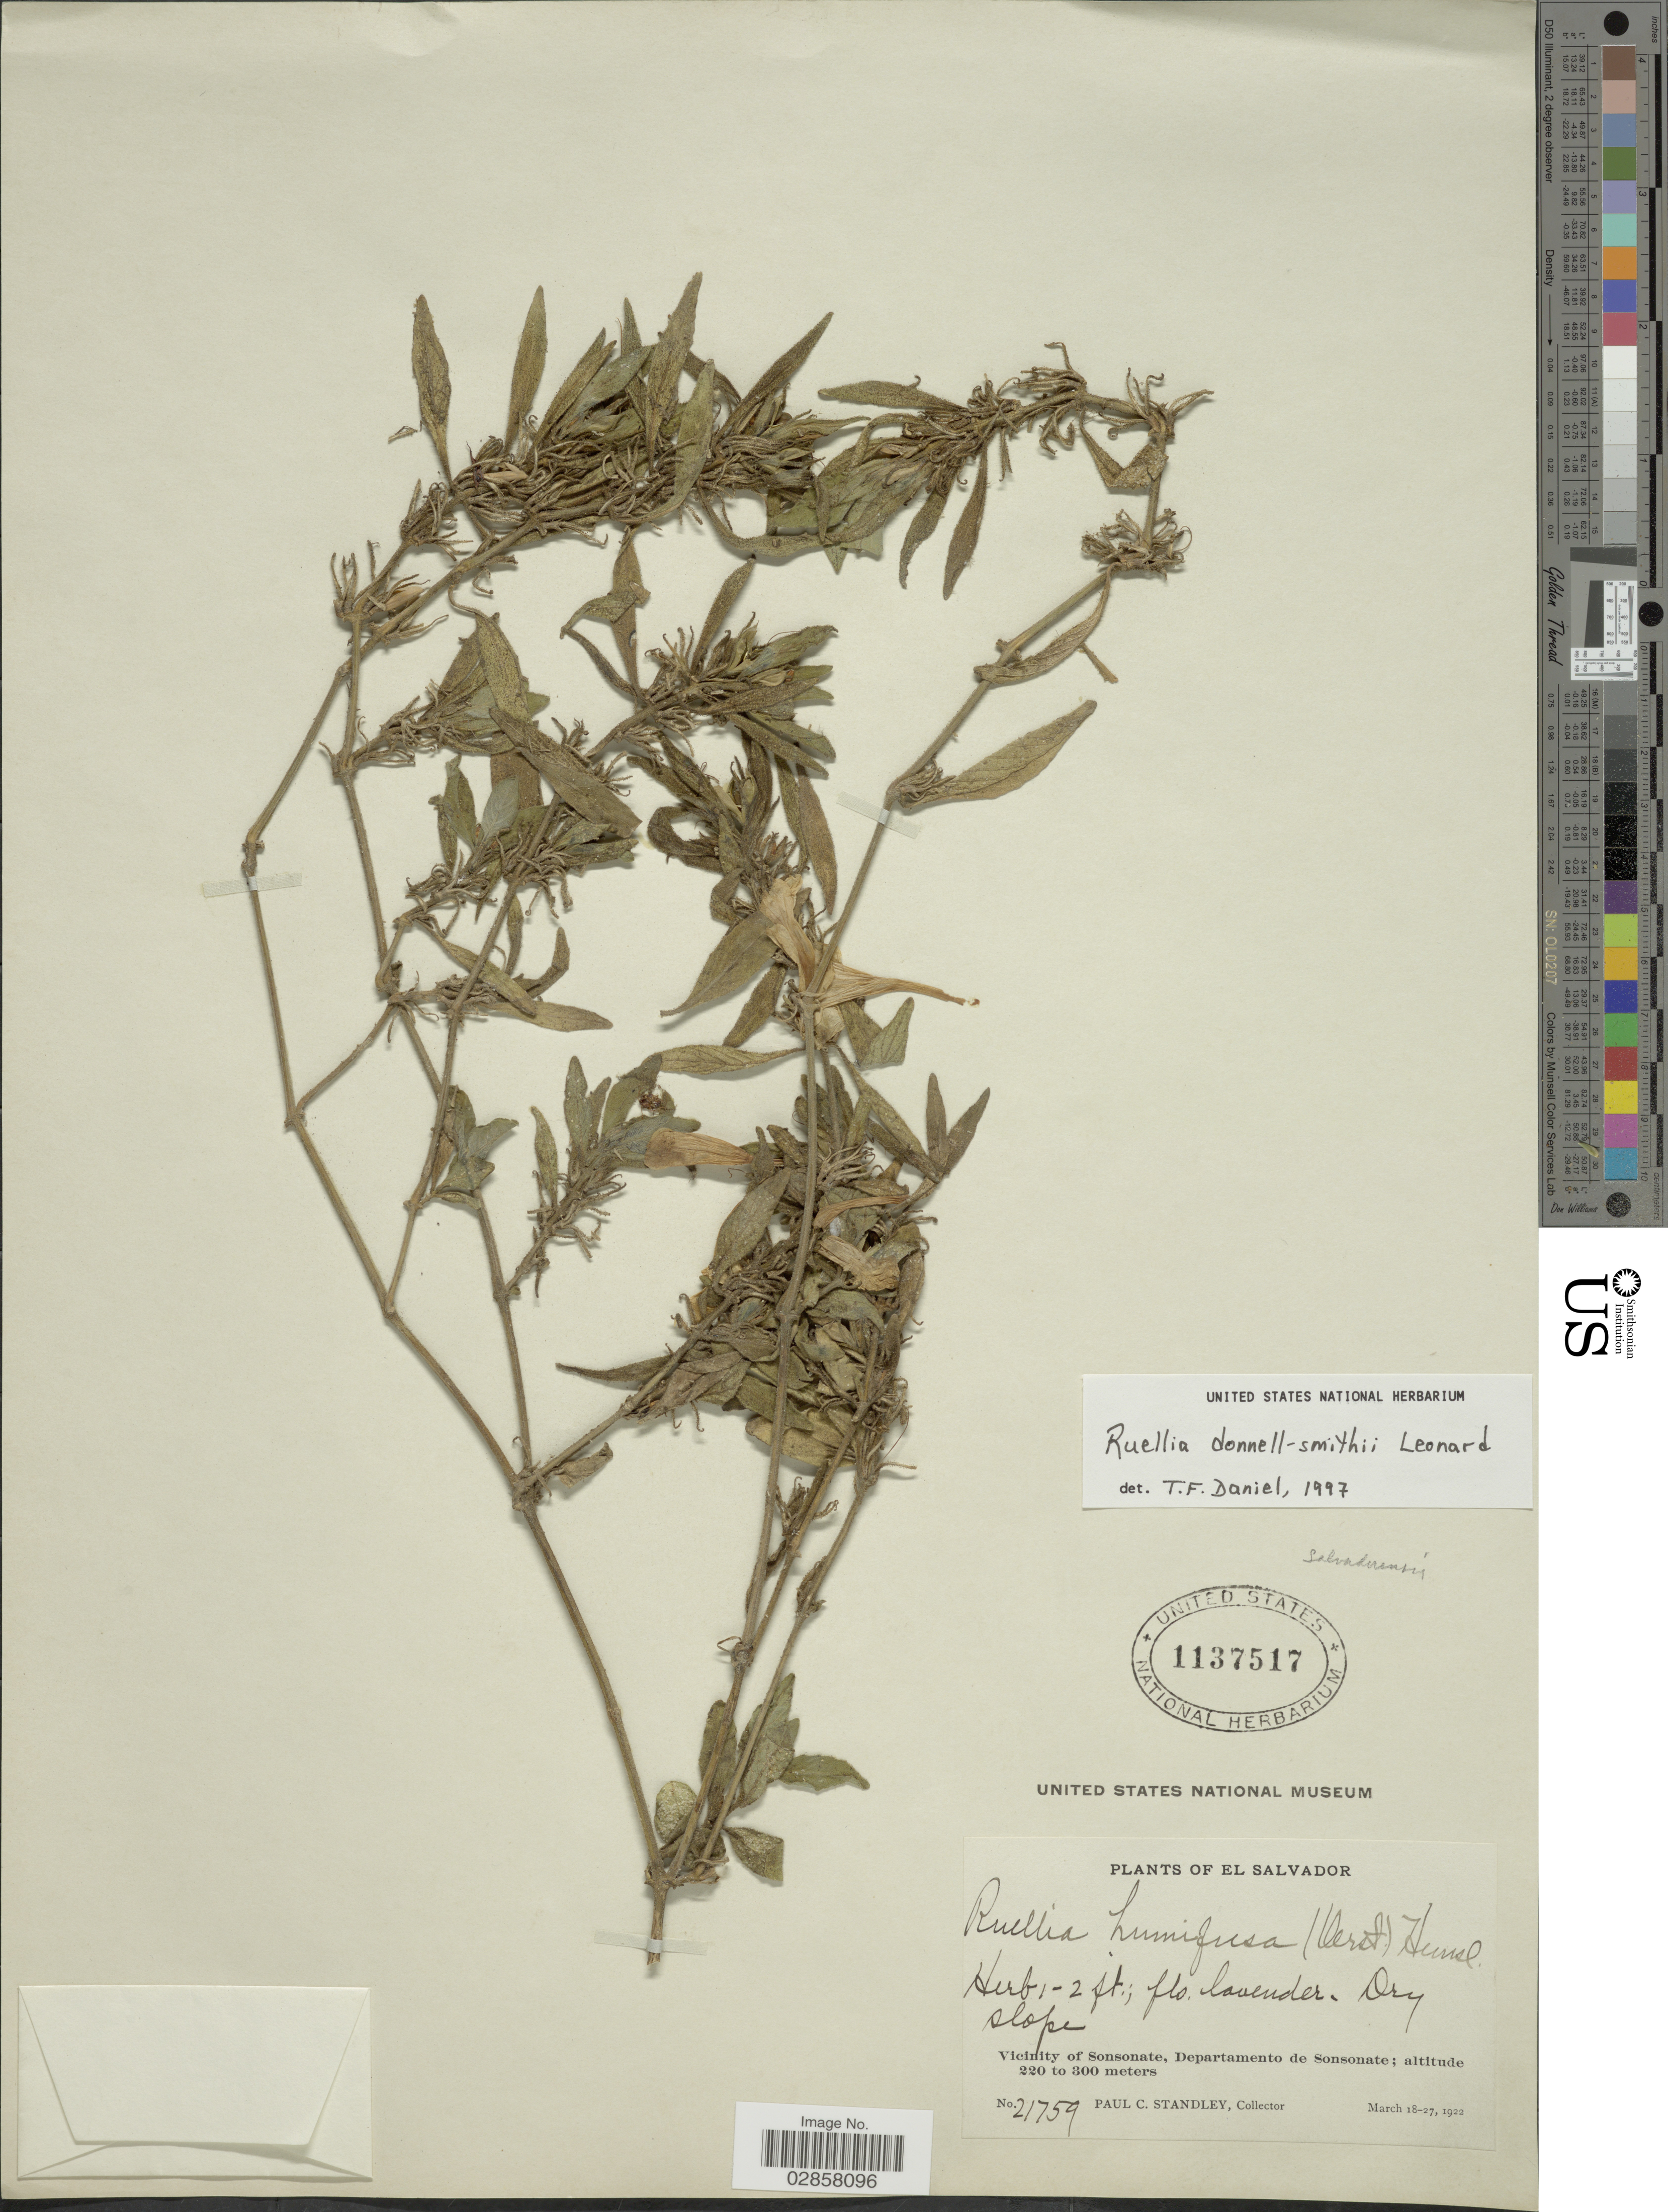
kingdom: Plantae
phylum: Tracheophyta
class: Magnoliopsida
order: Lamiales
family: Acanthaceae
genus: Ruellia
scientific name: Ruellia donnell-smithii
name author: Leonard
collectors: P. C. Standley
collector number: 21759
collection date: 1922-03-18/1922-03-27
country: El Salvador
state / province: Sonsonate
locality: Vicinity of Sonsonate, Departamento de Sonsonate.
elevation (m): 220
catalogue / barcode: US 1137517